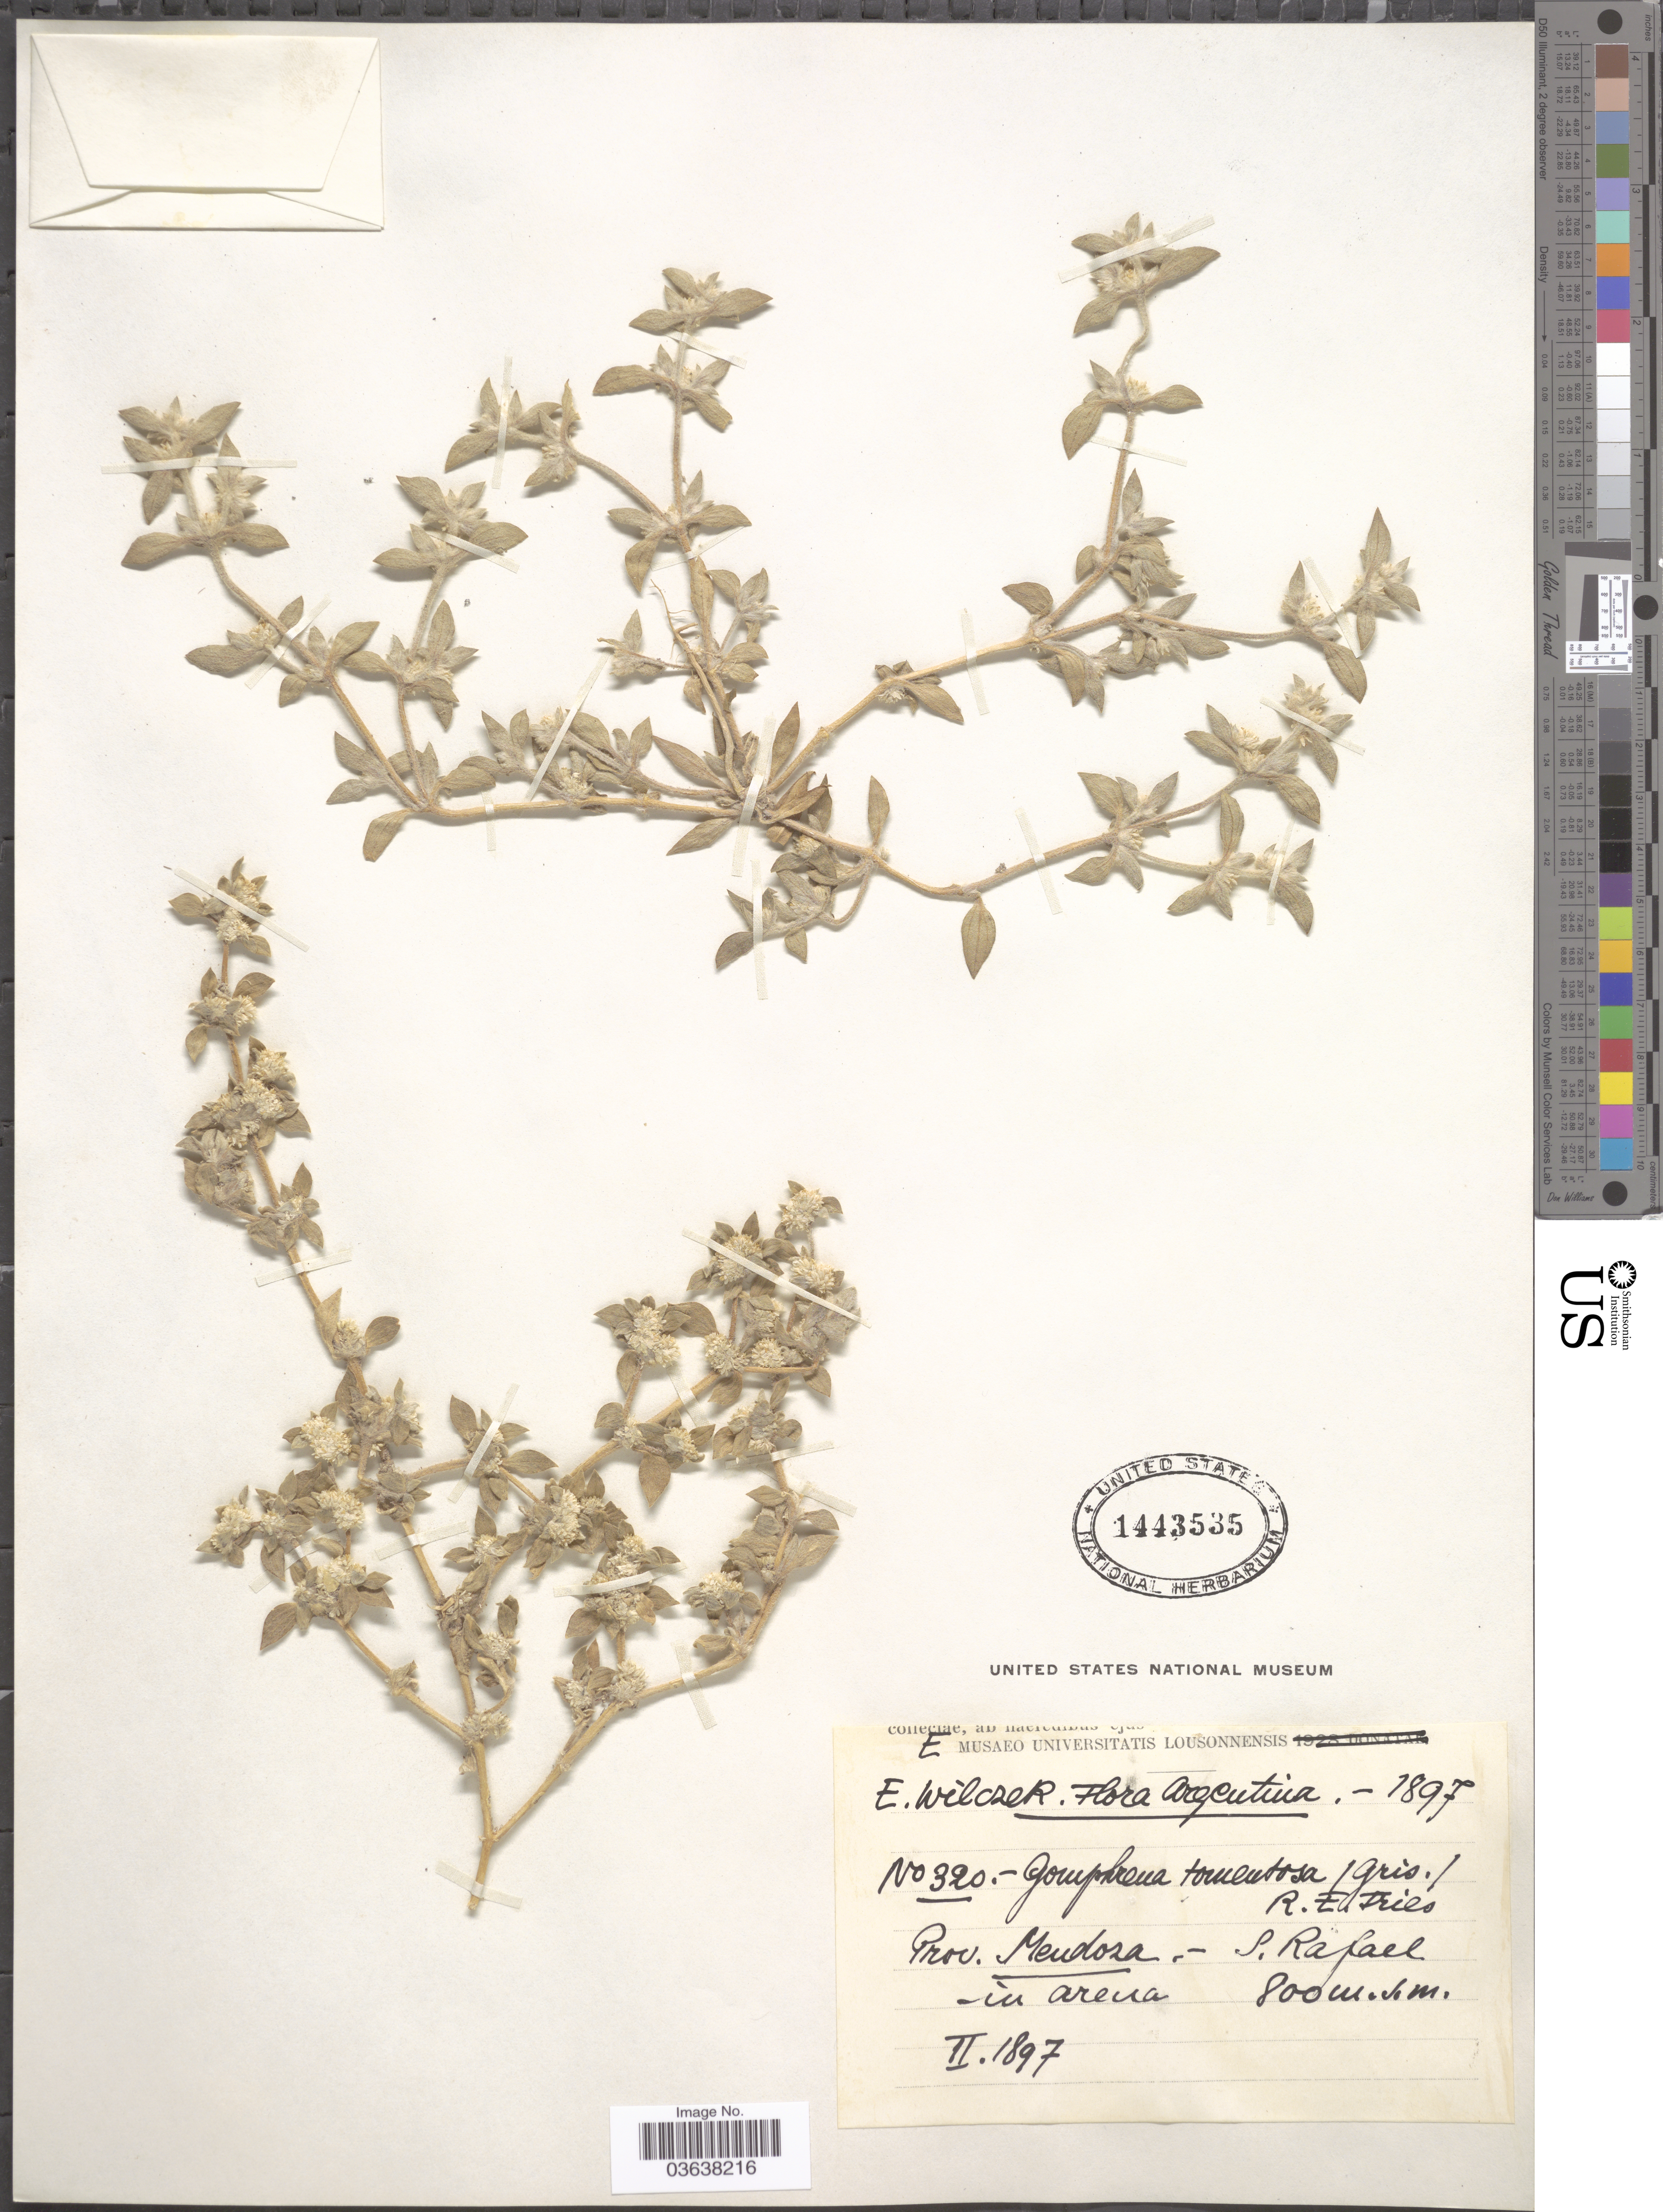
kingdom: Plantae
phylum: Tracheophyta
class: Magnoliopsida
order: Caryophyllales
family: Amaranthaceae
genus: Gomphrena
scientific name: Gomphrena tomentosa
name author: (Griseb.) R.E. Fr.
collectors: E. Wilczek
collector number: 320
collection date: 1897-02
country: Argentina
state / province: Mendoza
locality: S. Rafael.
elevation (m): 800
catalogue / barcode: US 1443535